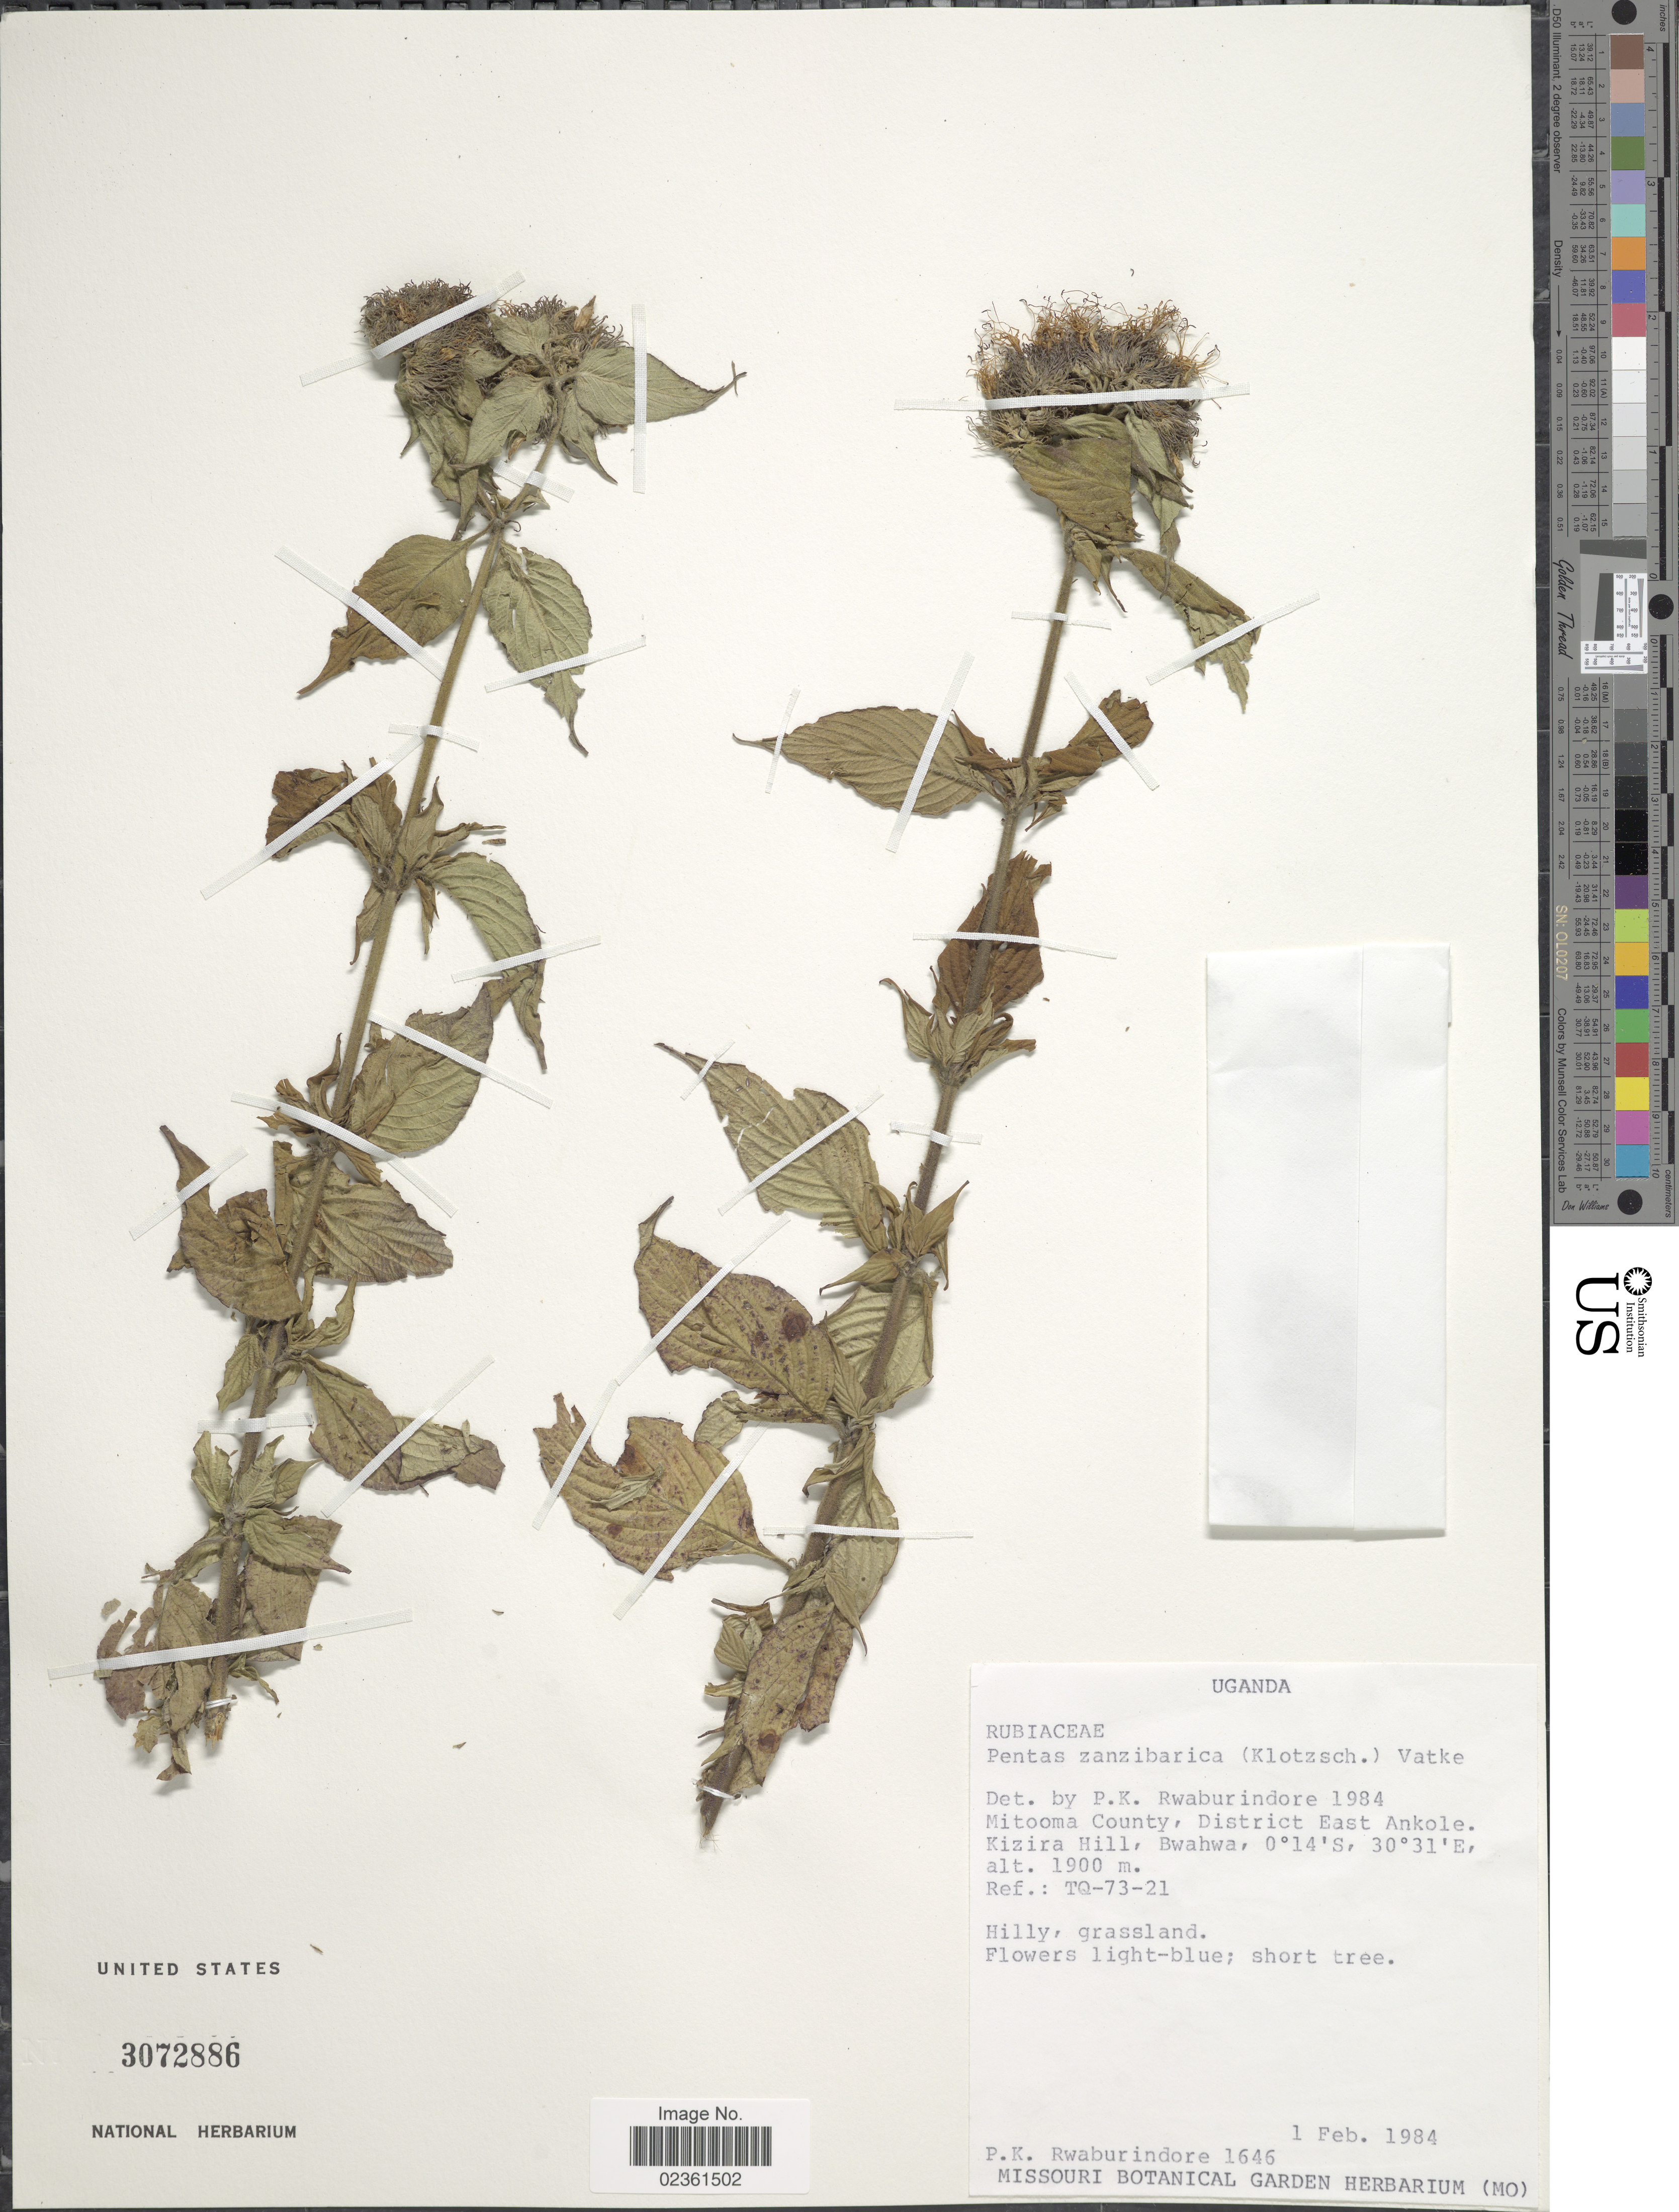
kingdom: Plantae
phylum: Tracheophyta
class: Magnoliopsida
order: Gentianales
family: Rubiaceae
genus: Pentas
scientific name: Pentas zanzibarica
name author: (Klotzsch) Vatke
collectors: P. Rwaburindore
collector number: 1646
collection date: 1984-02-01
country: Uganda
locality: Mitoom County, District East Ankole, Kizira Hill, Bwahwa, Ref.: TQ-73-21, hills.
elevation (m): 1900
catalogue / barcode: US 3072886